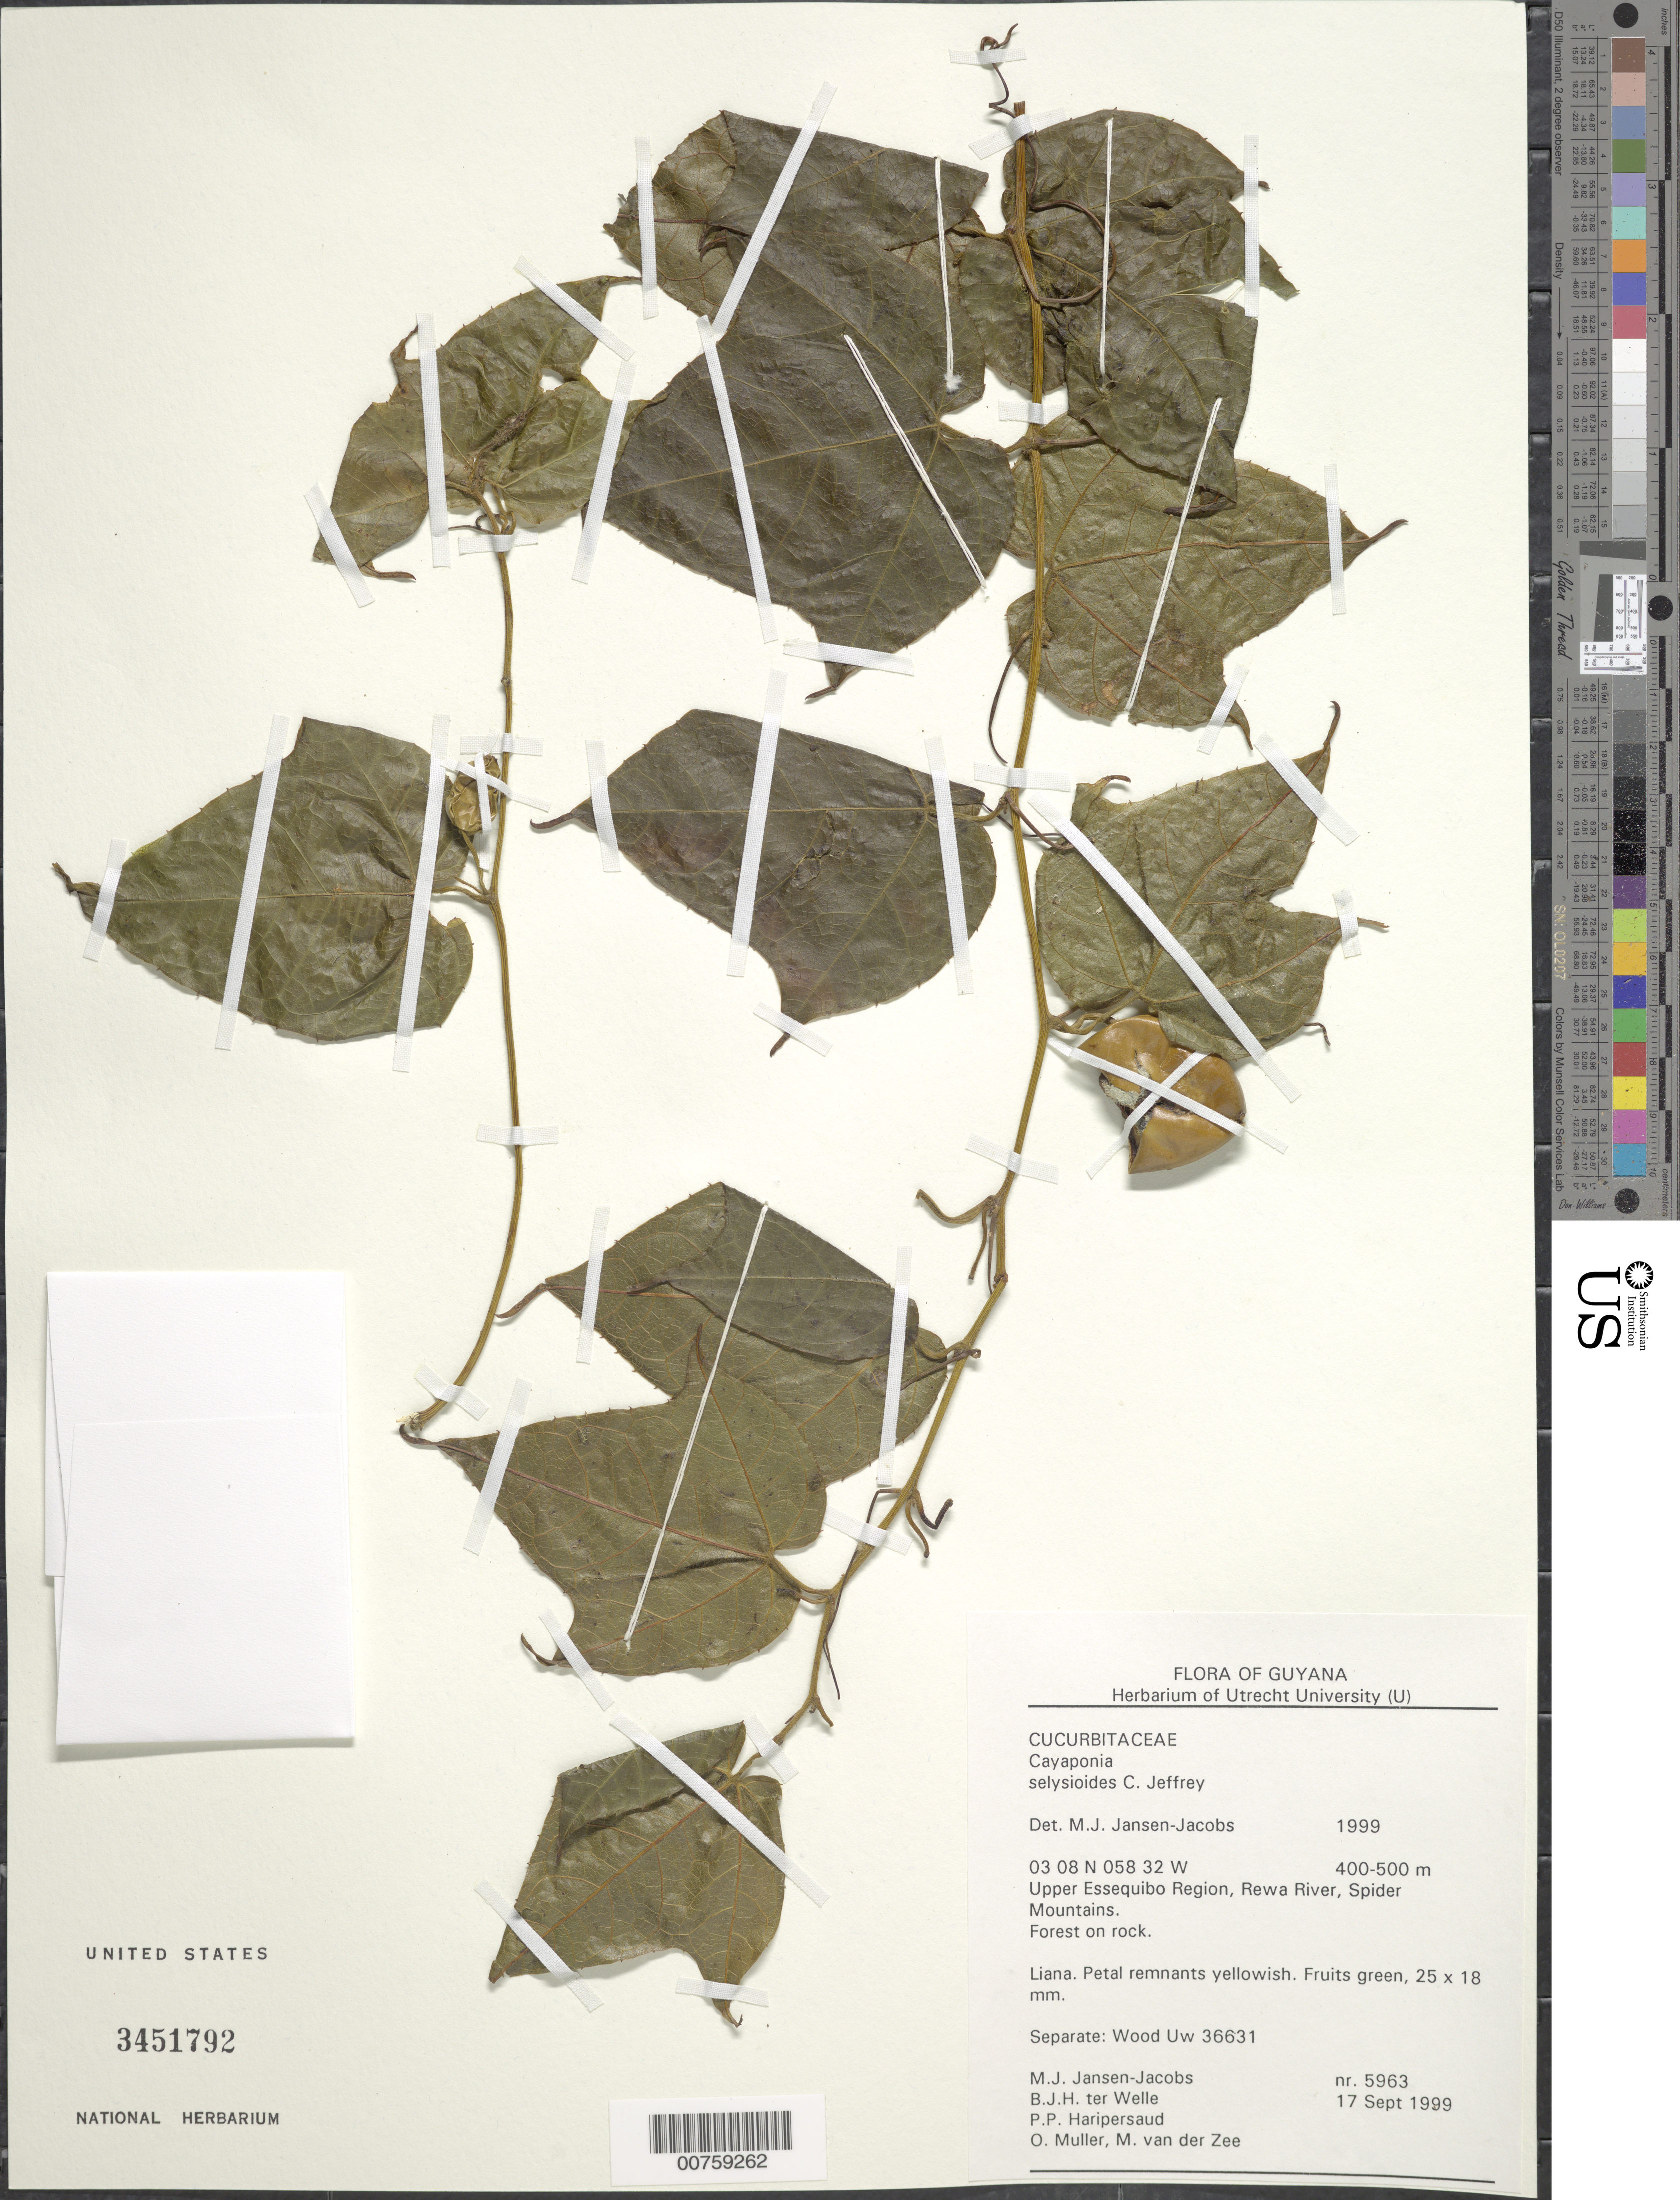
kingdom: Plantae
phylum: Tracheophyta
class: Magnoliopsida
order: Cucurbitales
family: Cucurbitaceae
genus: Cayaponia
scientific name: Cayaponia selysioides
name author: C. Jeffrey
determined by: Jansen-Jacobs, M. J., (U), Nationaal Herbarium Nederland, Utrecht University branch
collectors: M. J. Jansen-Jacobs, B. Welle, P. Haripersaud, O. Muller & M. van der Zee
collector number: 5963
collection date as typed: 17-Sep-99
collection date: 1999-09-17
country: Guyana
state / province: U. Takutu-U. Essequibo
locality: Rewa River, Spider Mts., Upper Essequibo Region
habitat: Forest on rock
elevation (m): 400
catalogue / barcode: US 3451792